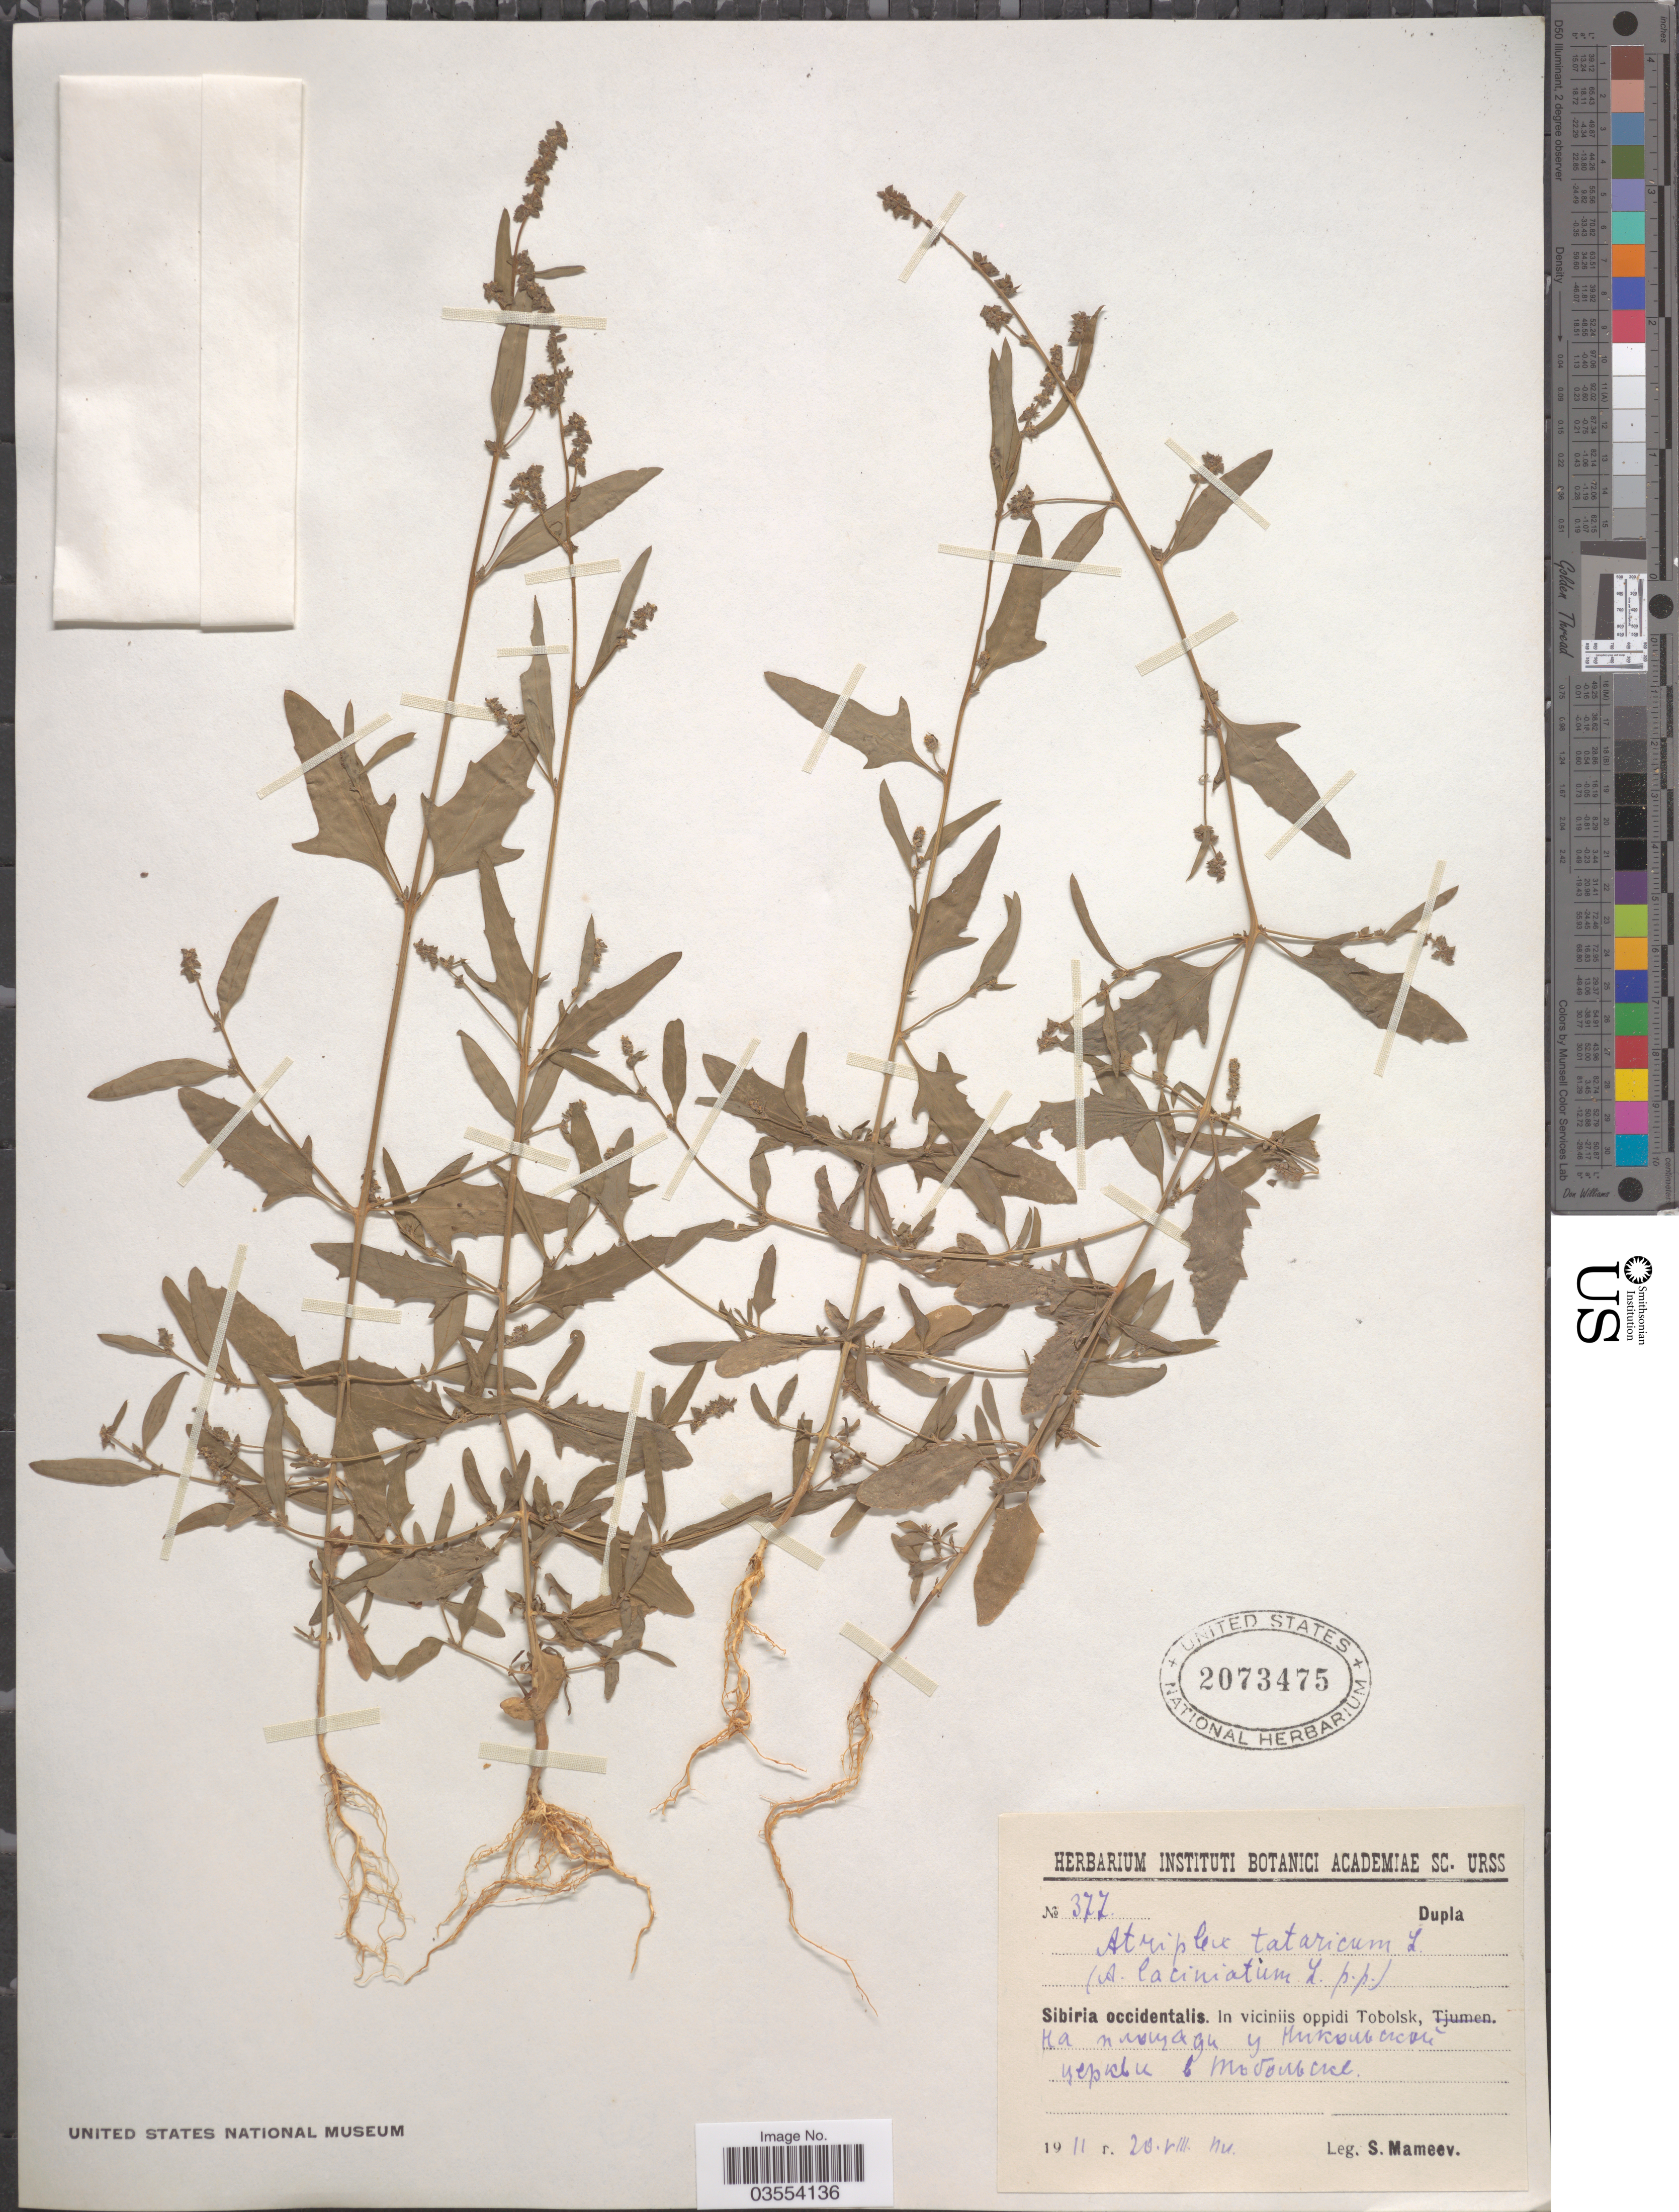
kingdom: Plantae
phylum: Tracheophyta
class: Magnoliopsida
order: Caryophyllales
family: Amaranthaceae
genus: Atriplex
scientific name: Atriplex tatarica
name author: L.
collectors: S. Mameev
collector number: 377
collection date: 1911-08-20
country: Russian Federation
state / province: Tyumen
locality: Sibiria occidentalis. In viciniis oppidi Tobolsk, X.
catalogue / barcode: US 2073475